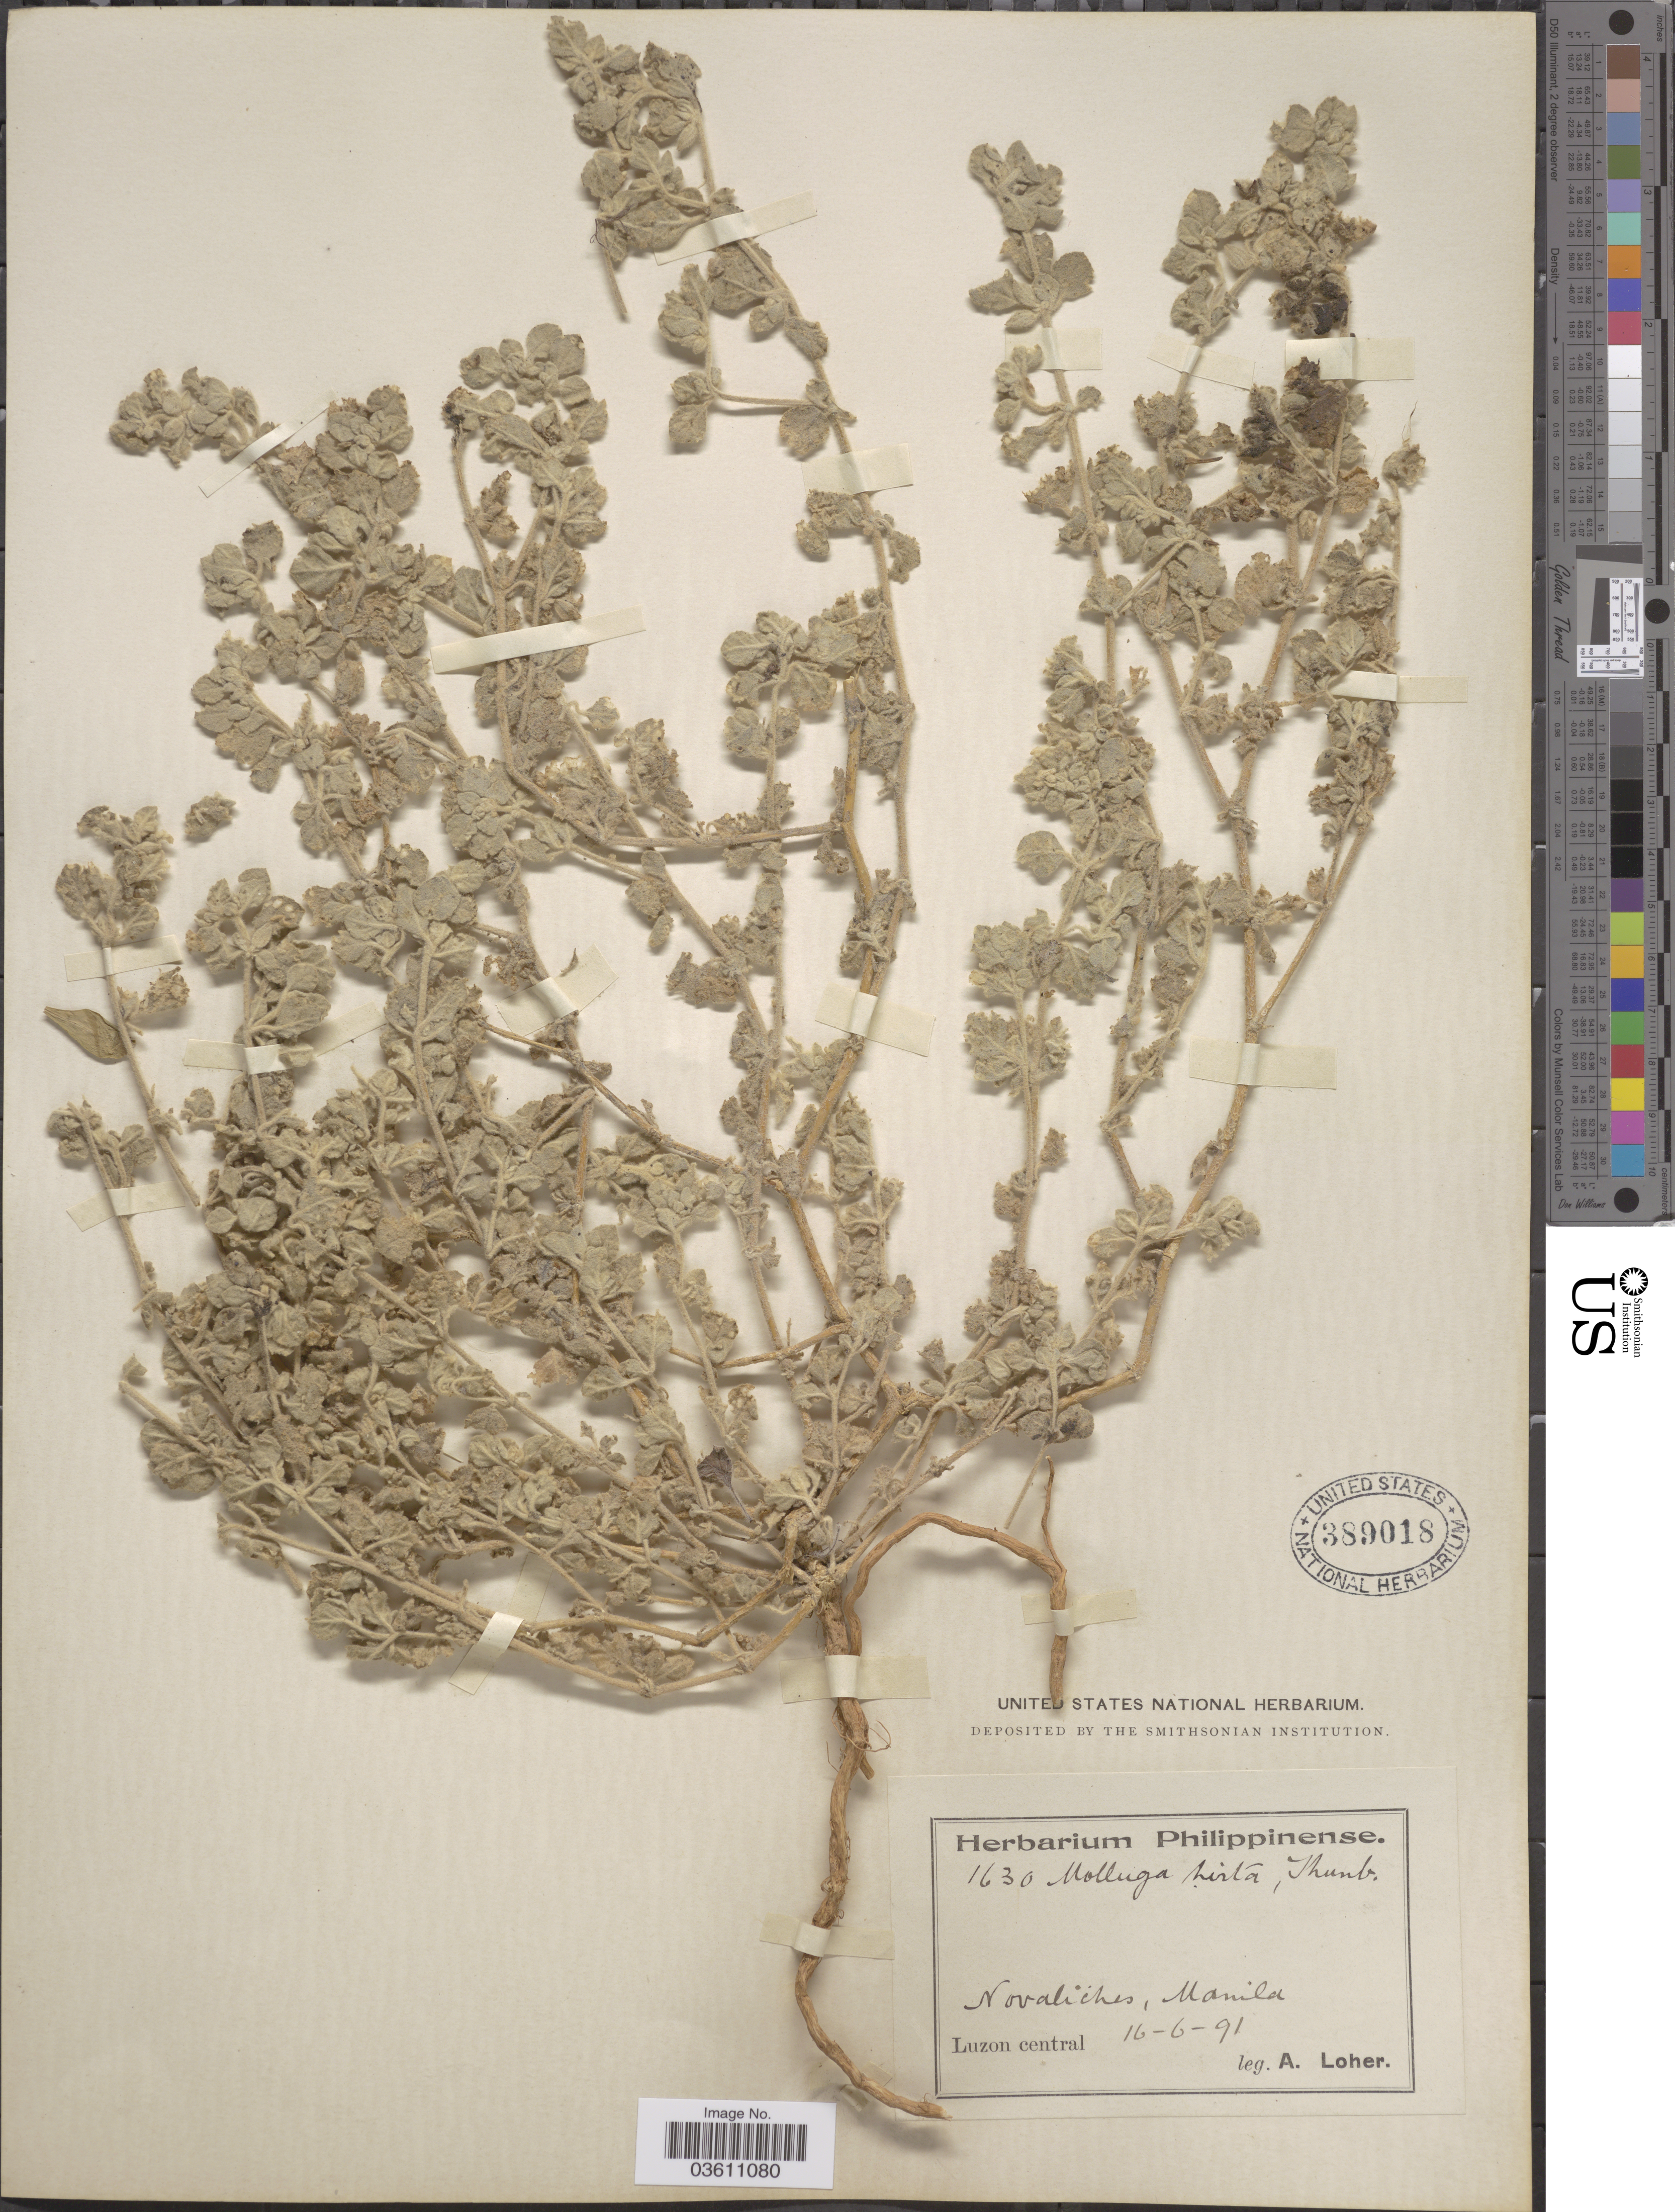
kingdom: Plantae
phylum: Tracheophyta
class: Magnoliopsida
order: Caryophyllales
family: Molluginaceae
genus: Glinus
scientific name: Glinus lotoides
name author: L.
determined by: Strong, Mark T., (BOT), Smithsonian Institution - National Museum of Natural History (UNITED STATES)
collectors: A. Loher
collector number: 1630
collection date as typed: Transcribed d/m/y: 16/6/91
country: Philippines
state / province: Central Luzon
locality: Novaliches, Manila. Luzon central.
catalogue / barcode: US 389018